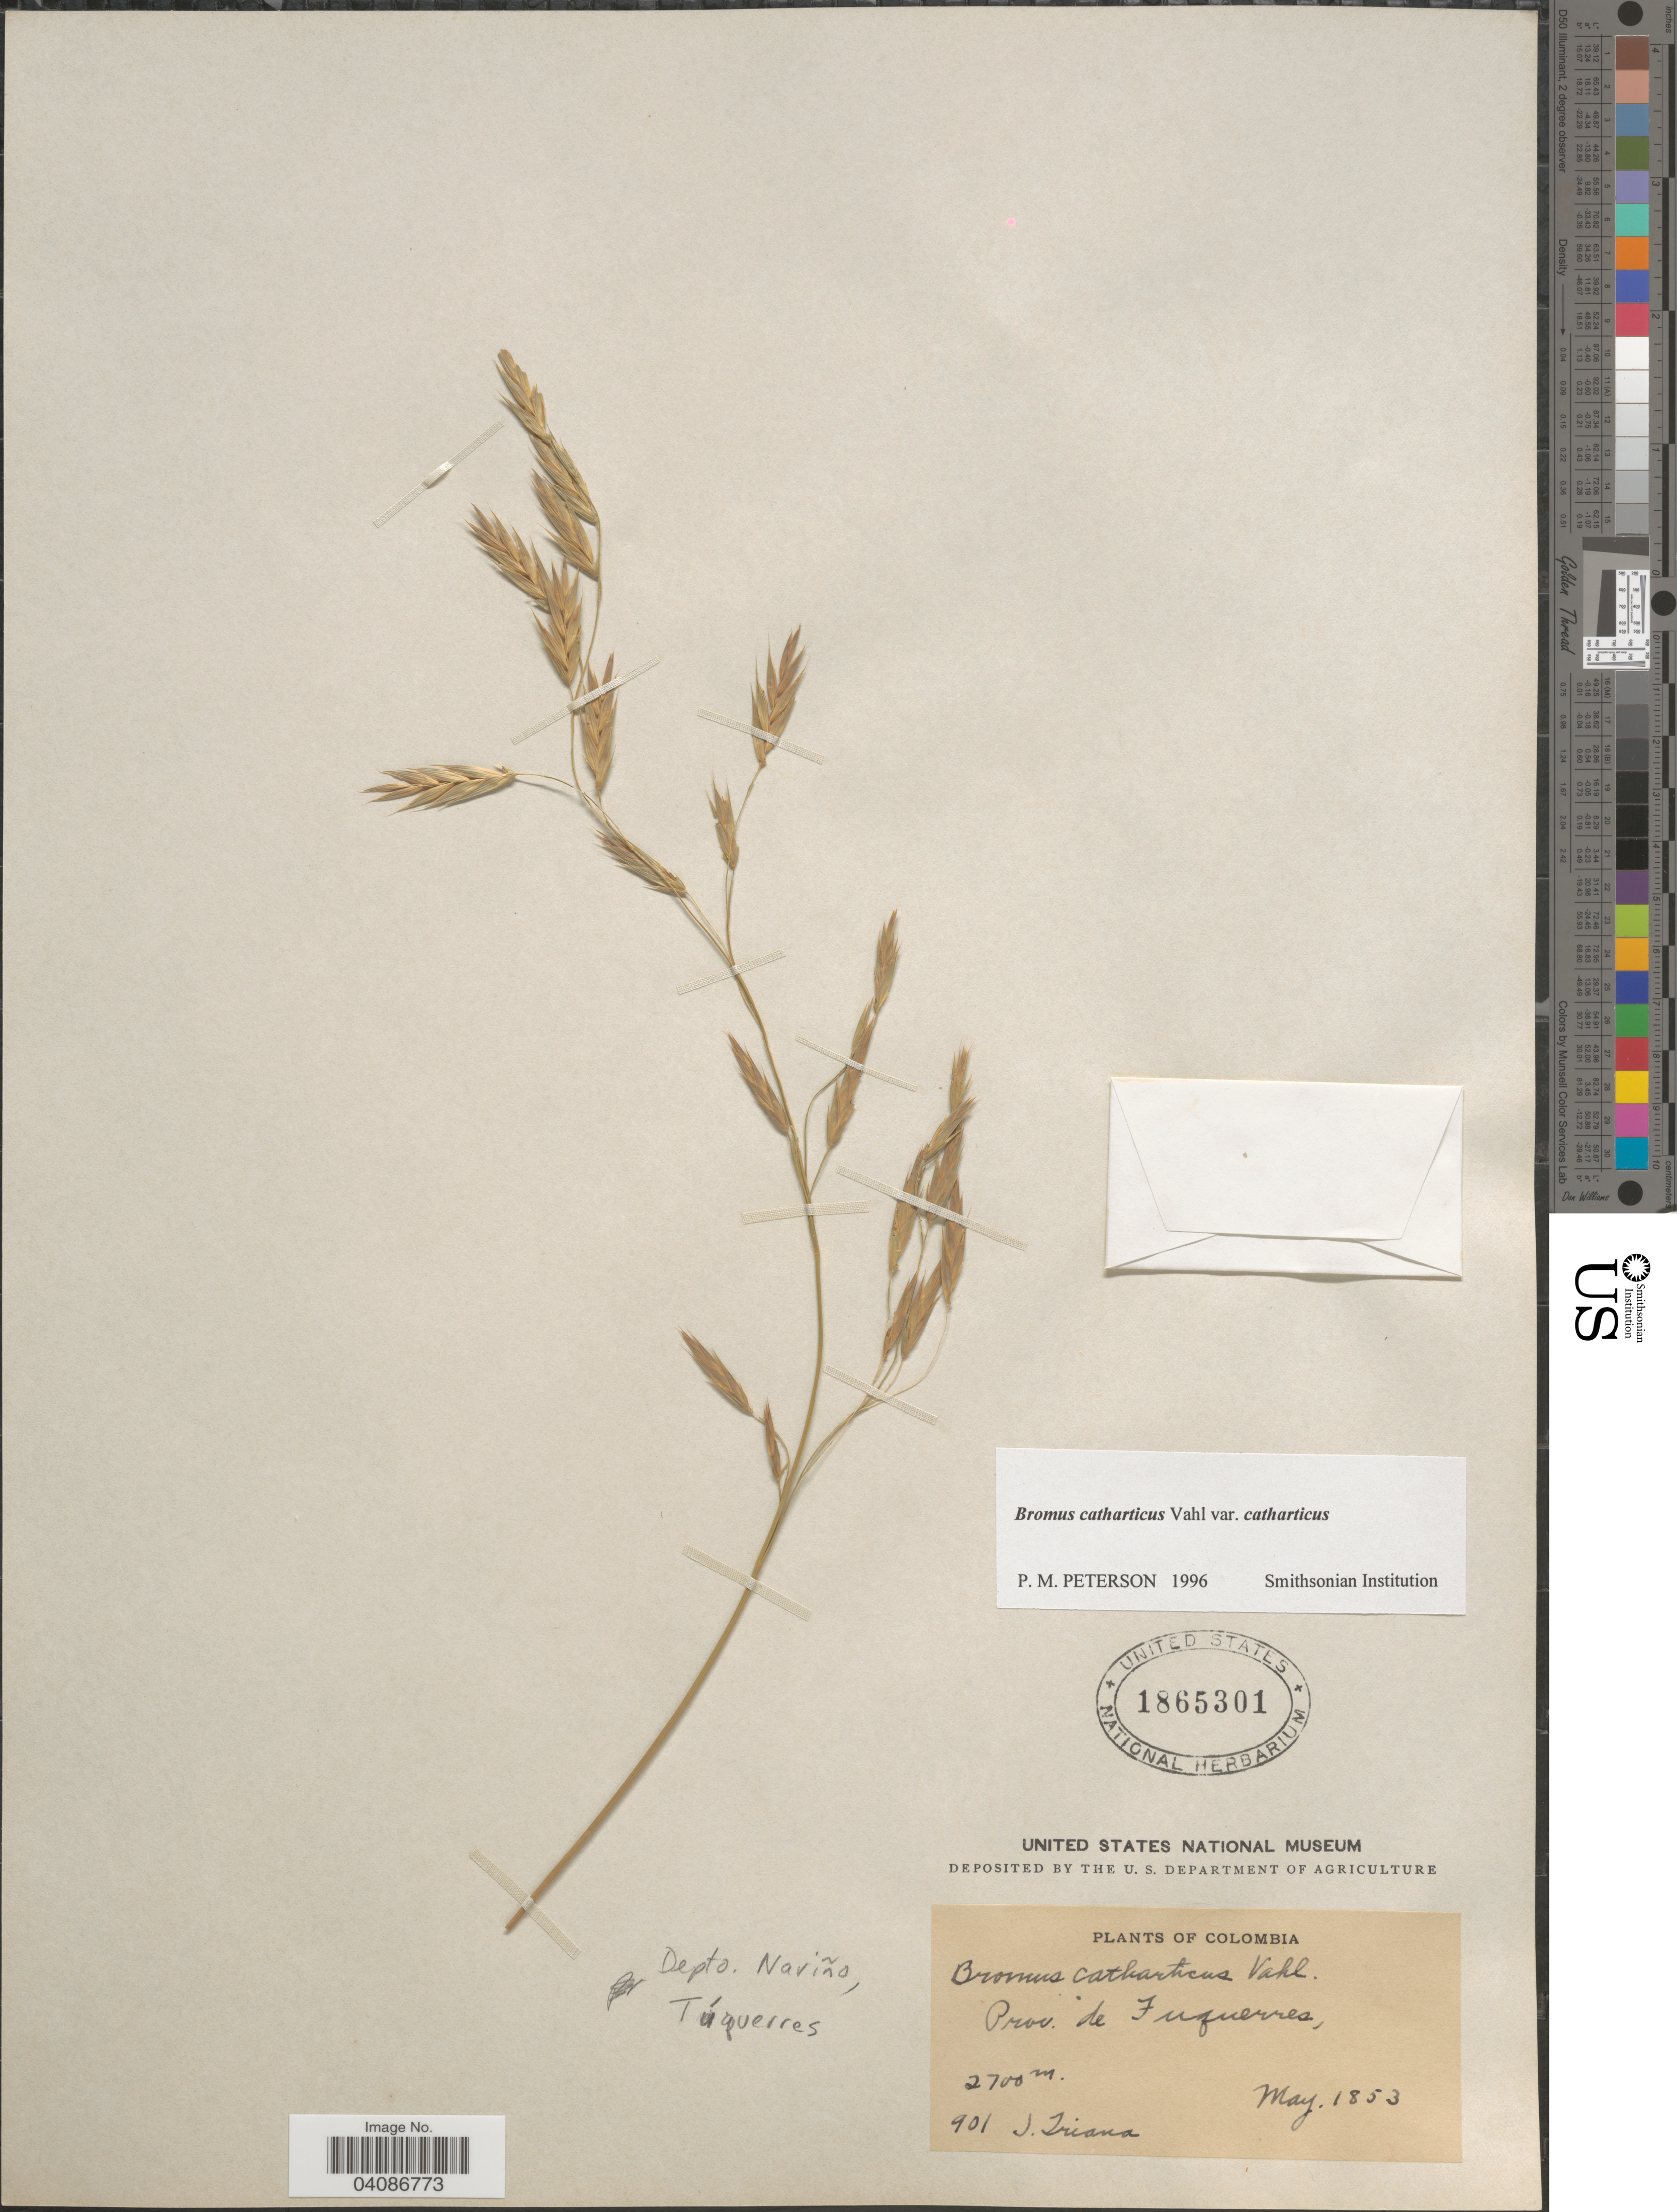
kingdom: Plantae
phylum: Tracheophyta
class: Liliopsida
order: Poales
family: Poaceae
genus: Bromus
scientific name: Bromus catharticus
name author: Vahl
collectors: J. Triana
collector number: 901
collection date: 1853-05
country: Colombia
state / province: Nariño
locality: Depto. Nariño, Túquerres. Prov. de Tuquerres.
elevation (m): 2700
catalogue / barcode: US 1865301